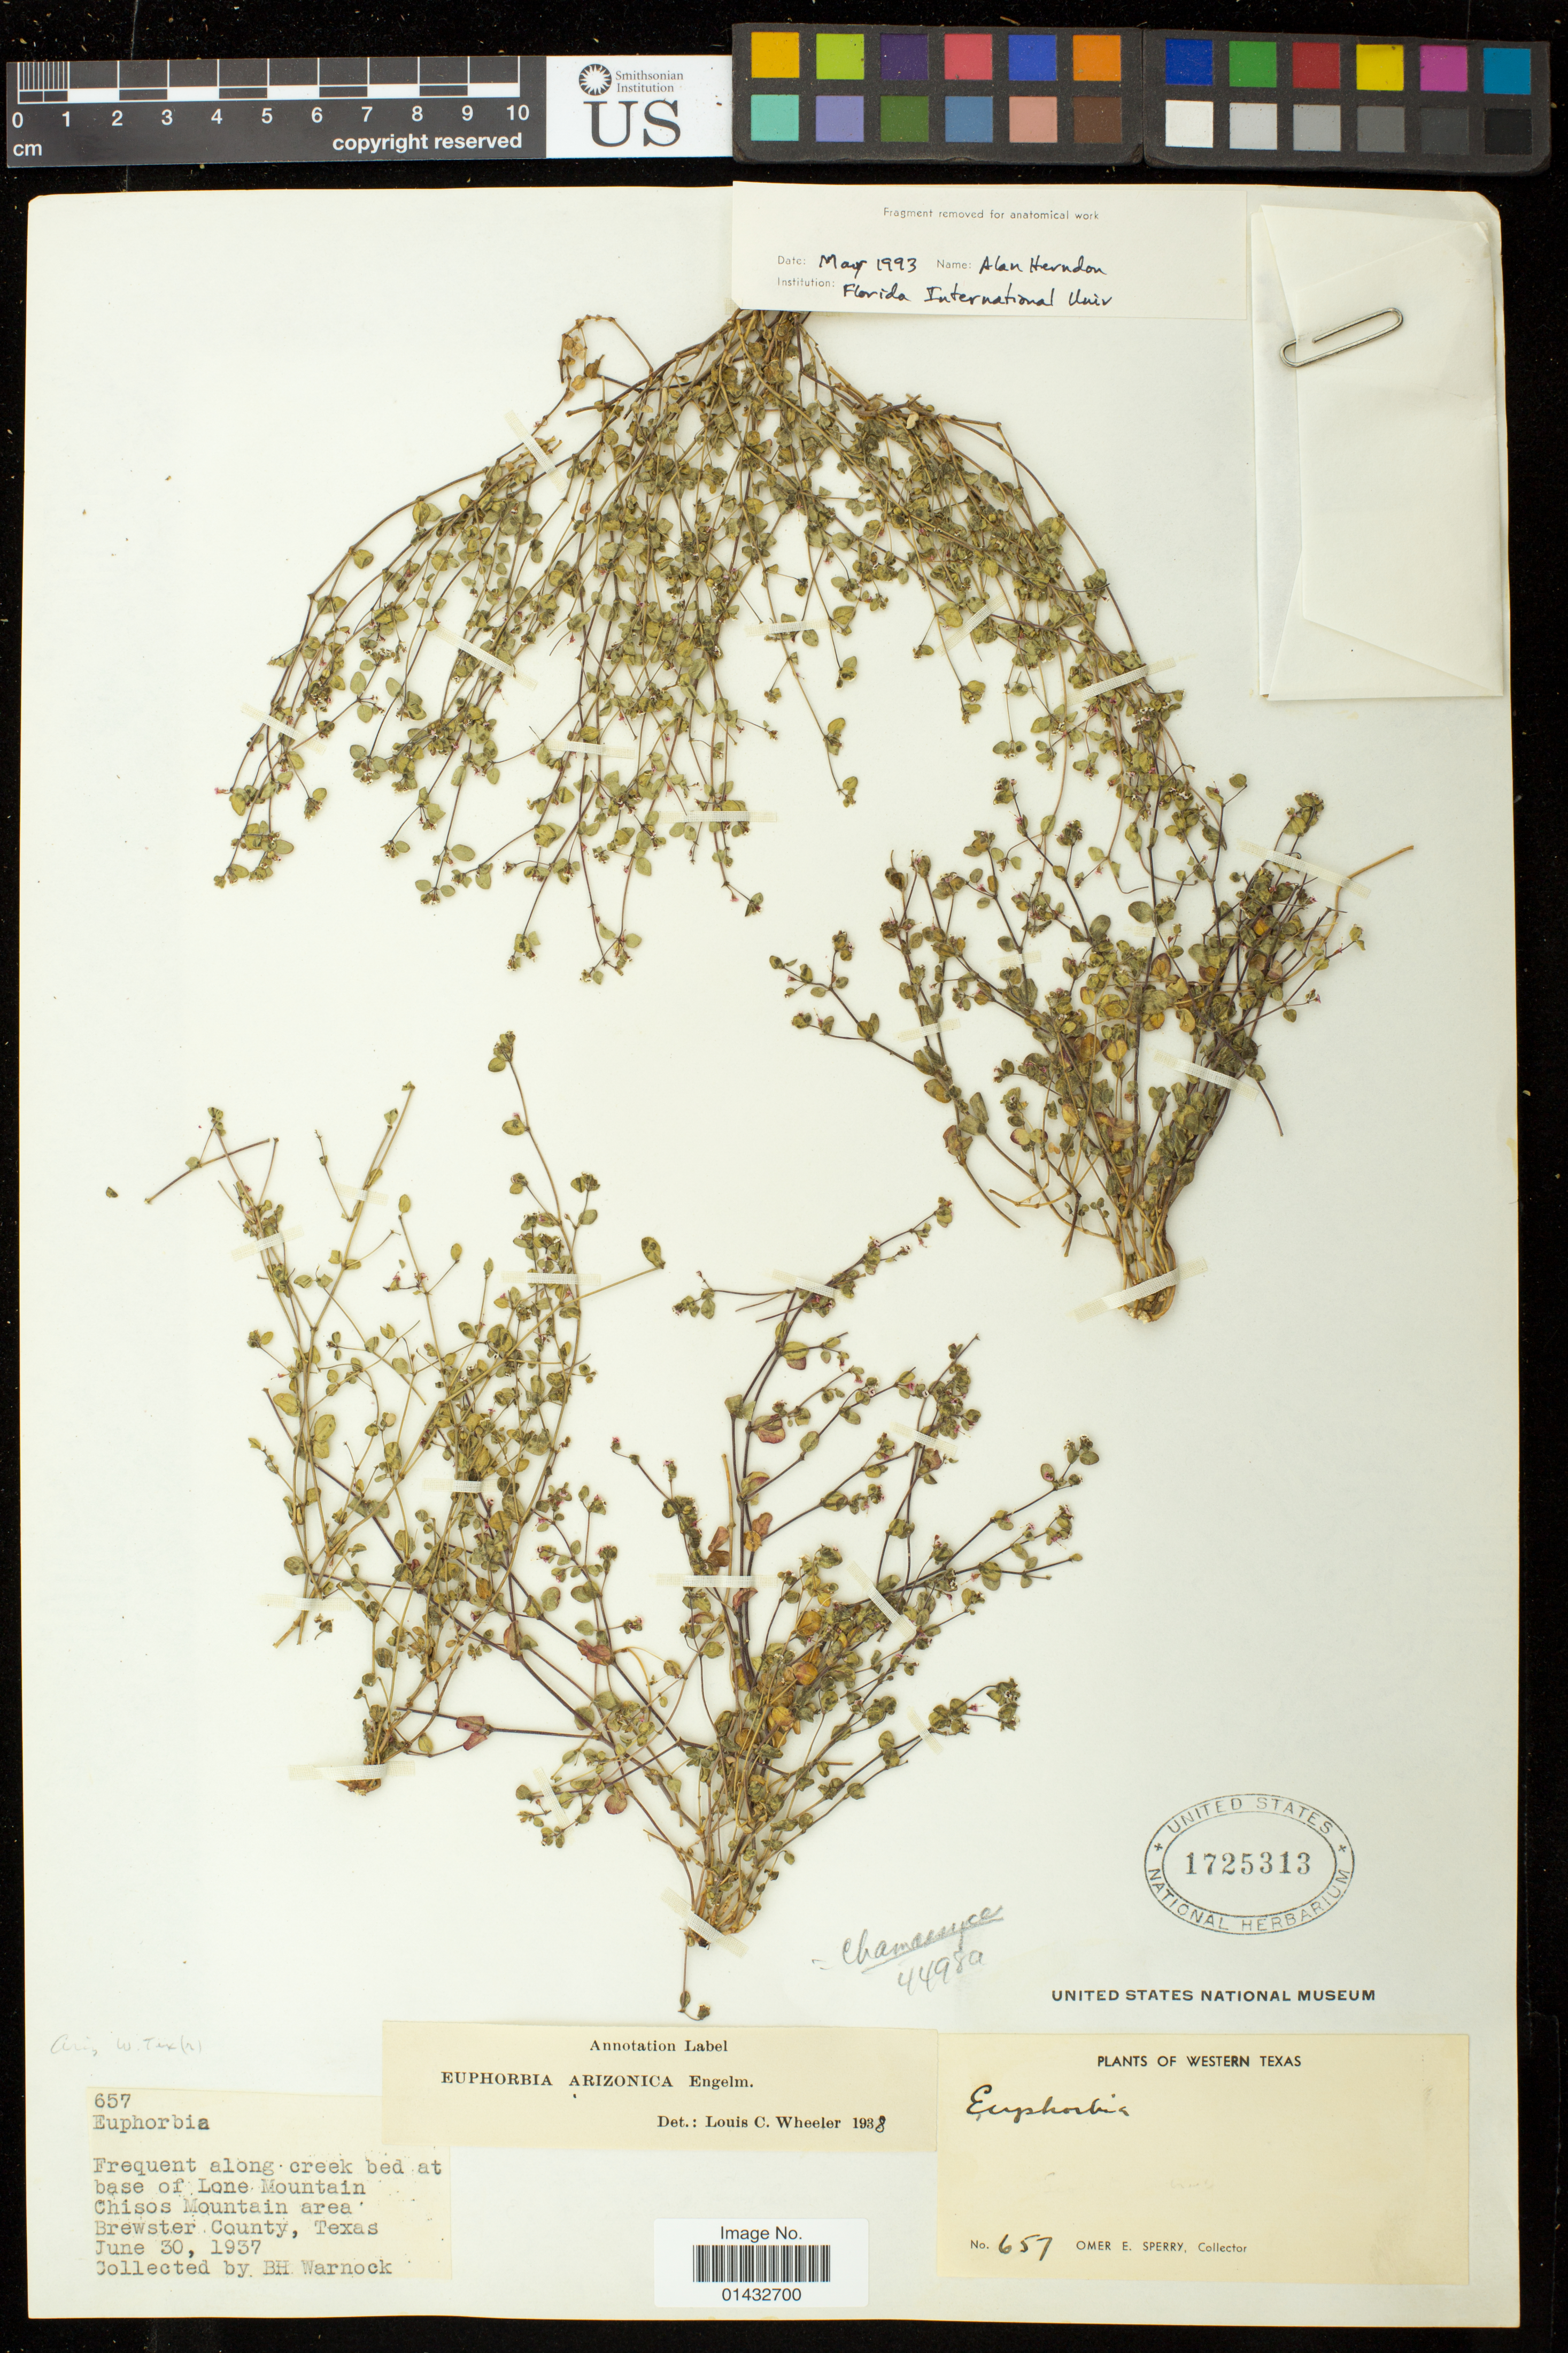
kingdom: Plantae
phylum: Tracheophyta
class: Magnoliopsida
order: Malpighiales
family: Euphorbiaceae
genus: Euphorbia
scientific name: Euphorbia arizonica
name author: Engelm.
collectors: O. E. Sperry & B. H. Warnock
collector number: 657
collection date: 1937-06-30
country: United States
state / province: Texas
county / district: Brewster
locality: Creek bed at base of Lone Mountain Chisos Mountain area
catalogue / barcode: US 1725313